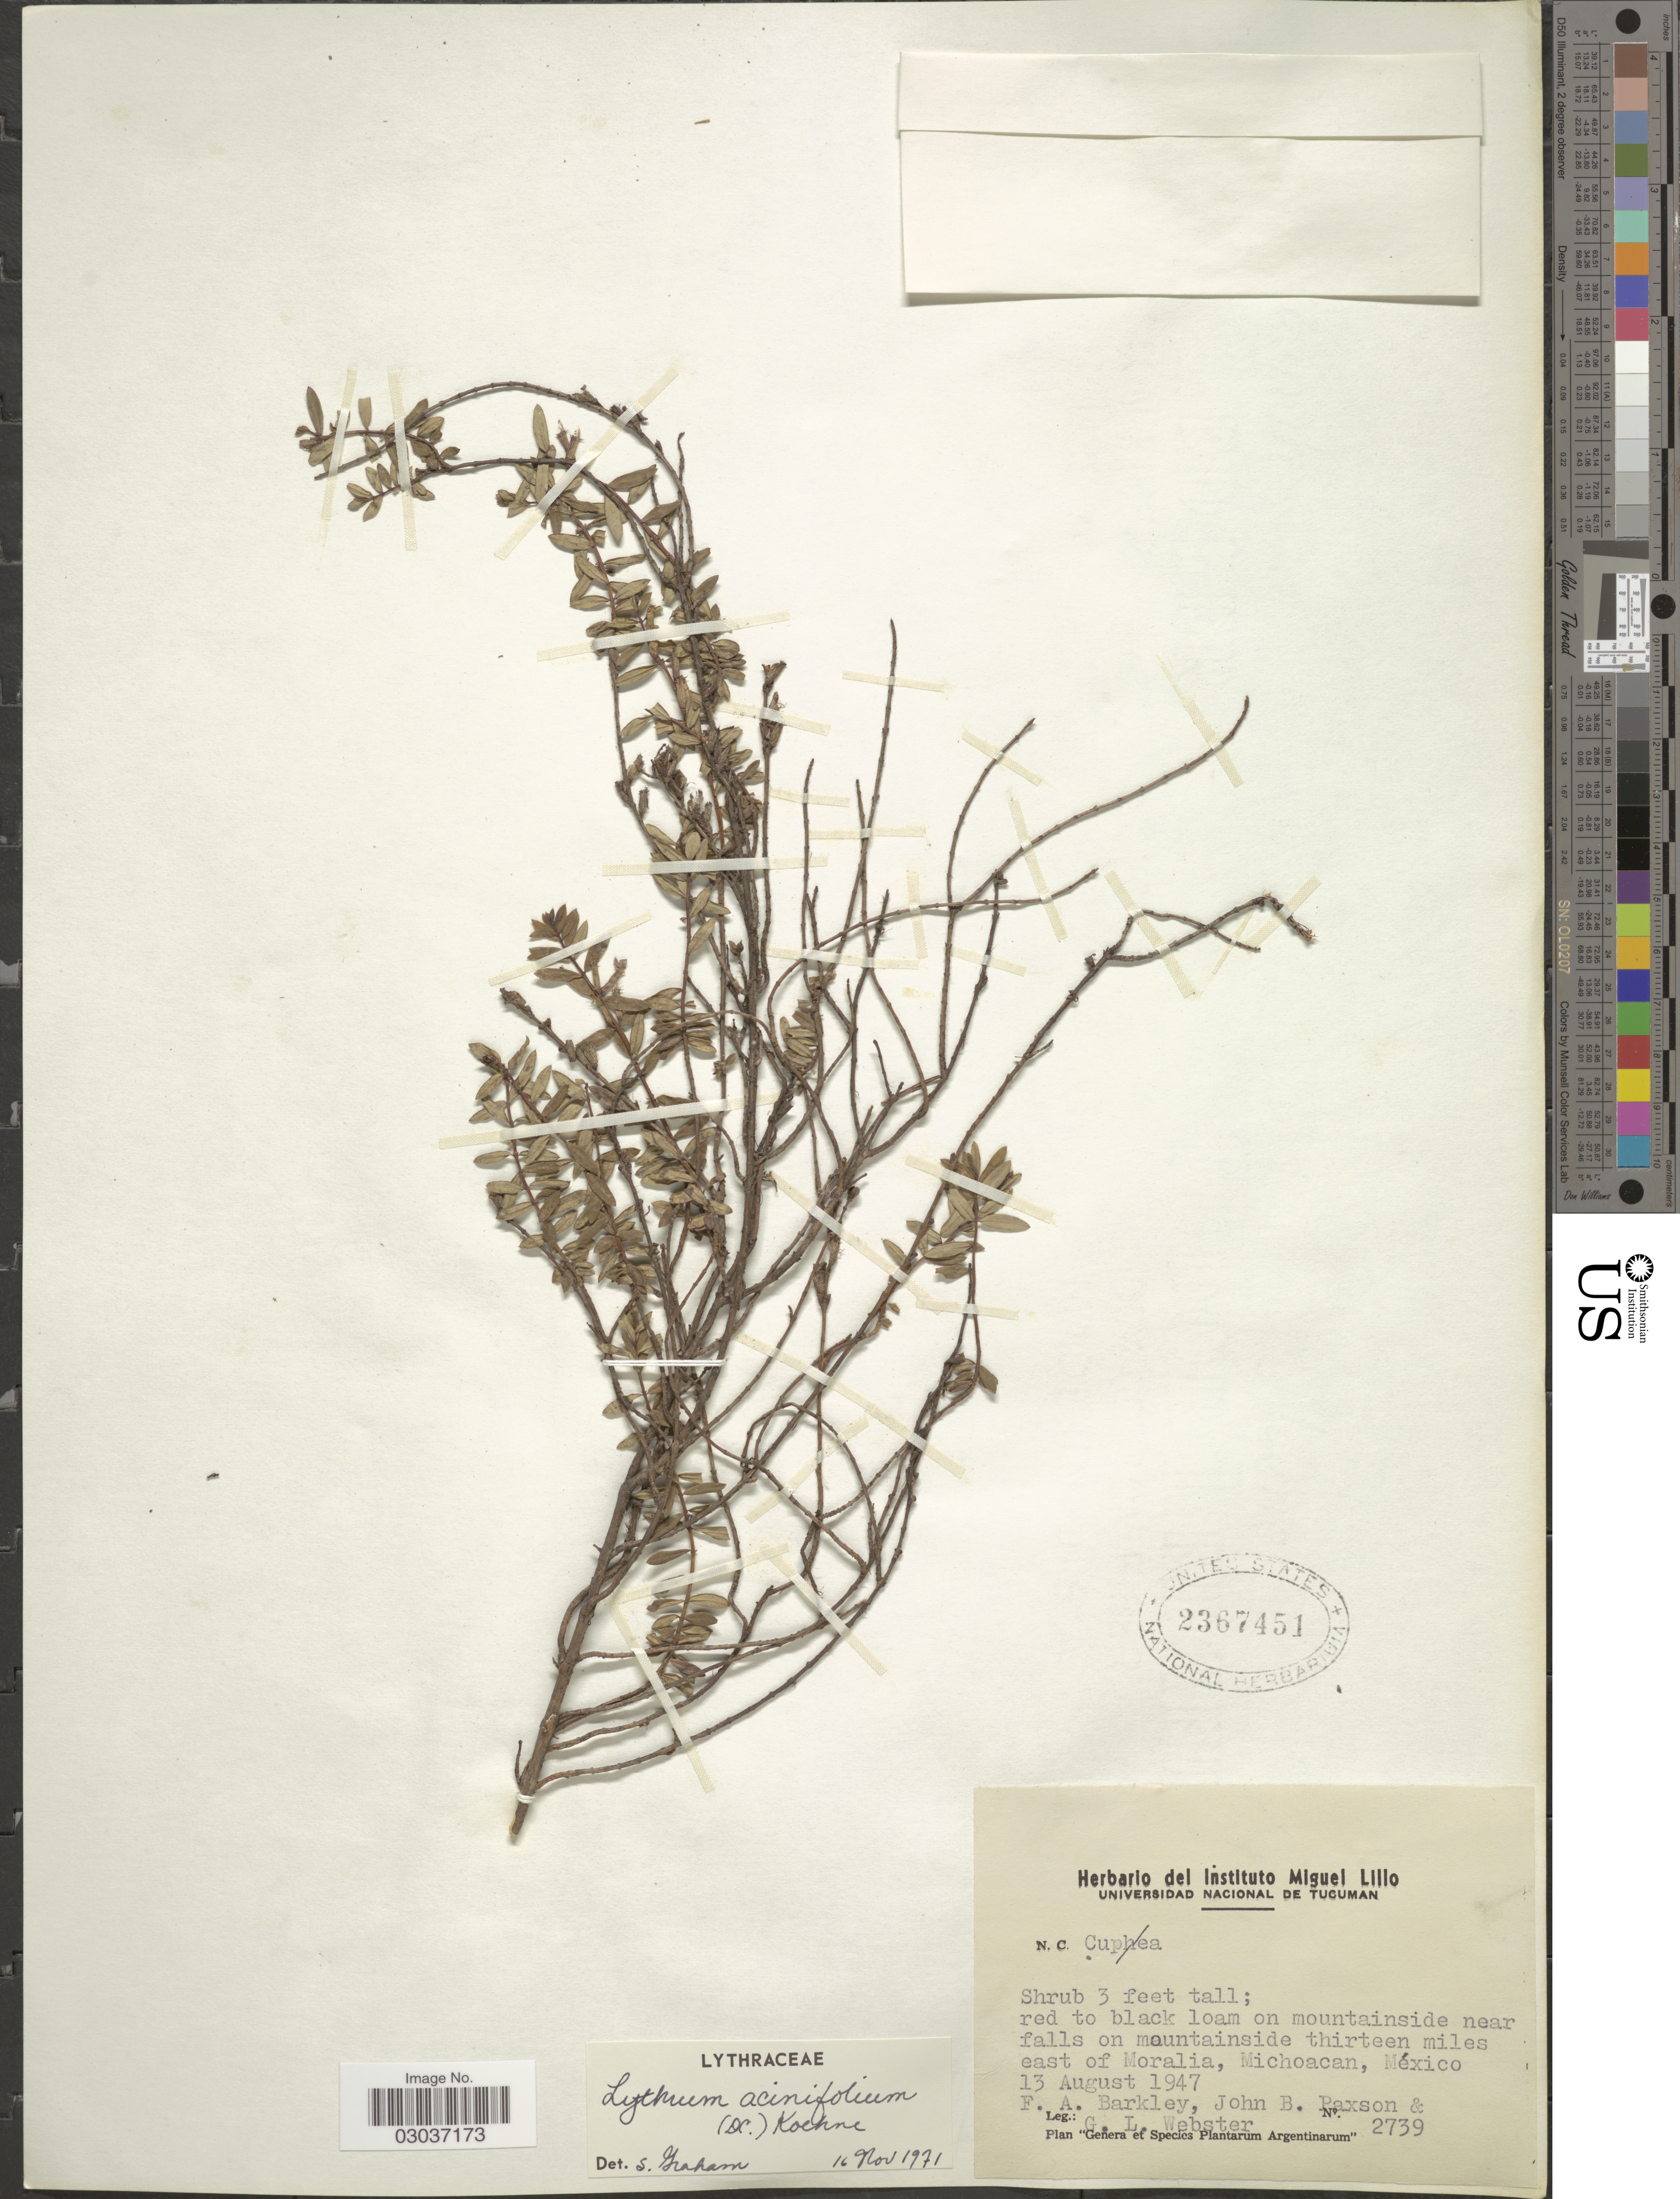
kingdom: Plantae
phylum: Tracheophyta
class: Magnoliopsida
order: Myrtales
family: Lythraceae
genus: Lythrum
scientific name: Lythrum acinifolium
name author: Sessé & Moc. ex Koehne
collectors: F. A. Barkley, J. B. Paxson & G. L. Webster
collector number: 2739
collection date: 1947-08-13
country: Mexico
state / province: Michoacán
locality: Red to black loam on mountainside near falls on mountainside thirteen miles east of Moralia.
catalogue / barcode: US 2367451